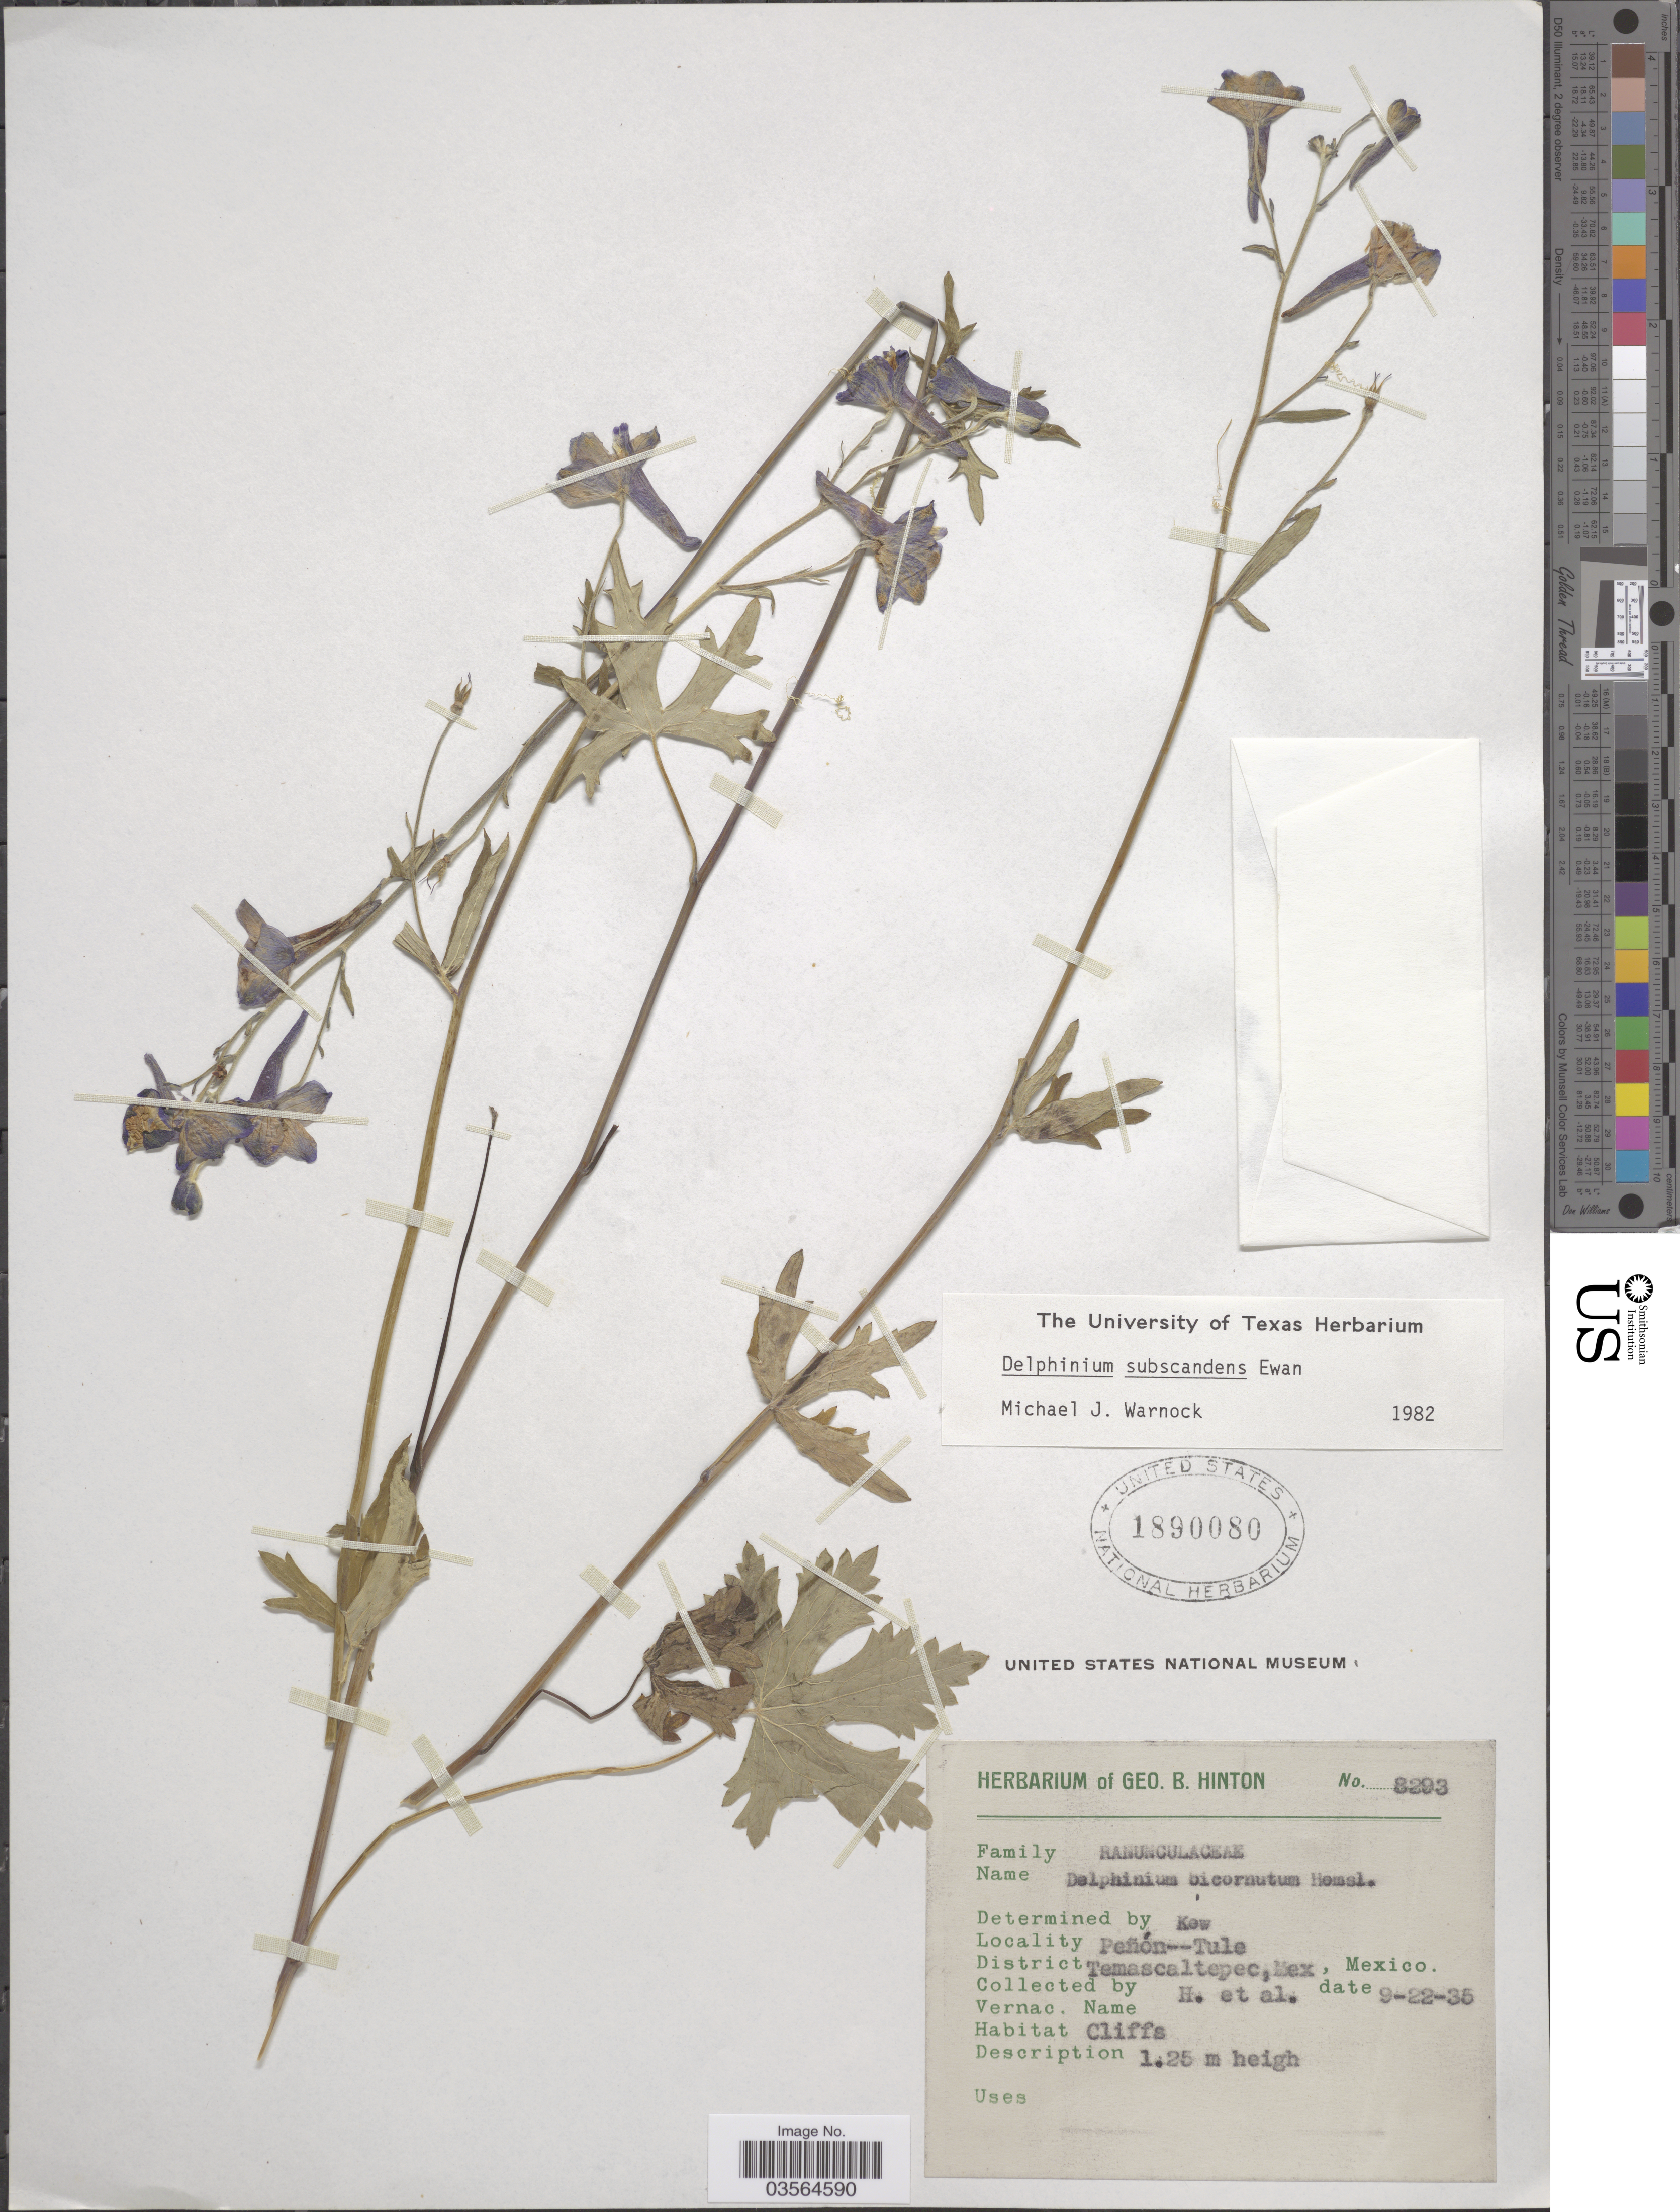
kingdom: Plantae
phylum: Tracheophyta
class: Magnoliopsida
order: Ranunculales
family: Ranunculaceae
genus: Delphinium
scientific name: Delphinium subscandens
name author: Ewan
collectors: G. B. Hinton & et al.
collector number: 8293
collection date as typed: Transcribed d/m/y: 22/9/35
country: Mexico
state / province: México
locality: Peñón--Tule. District Temascaltepec.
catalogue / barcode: US 1890080